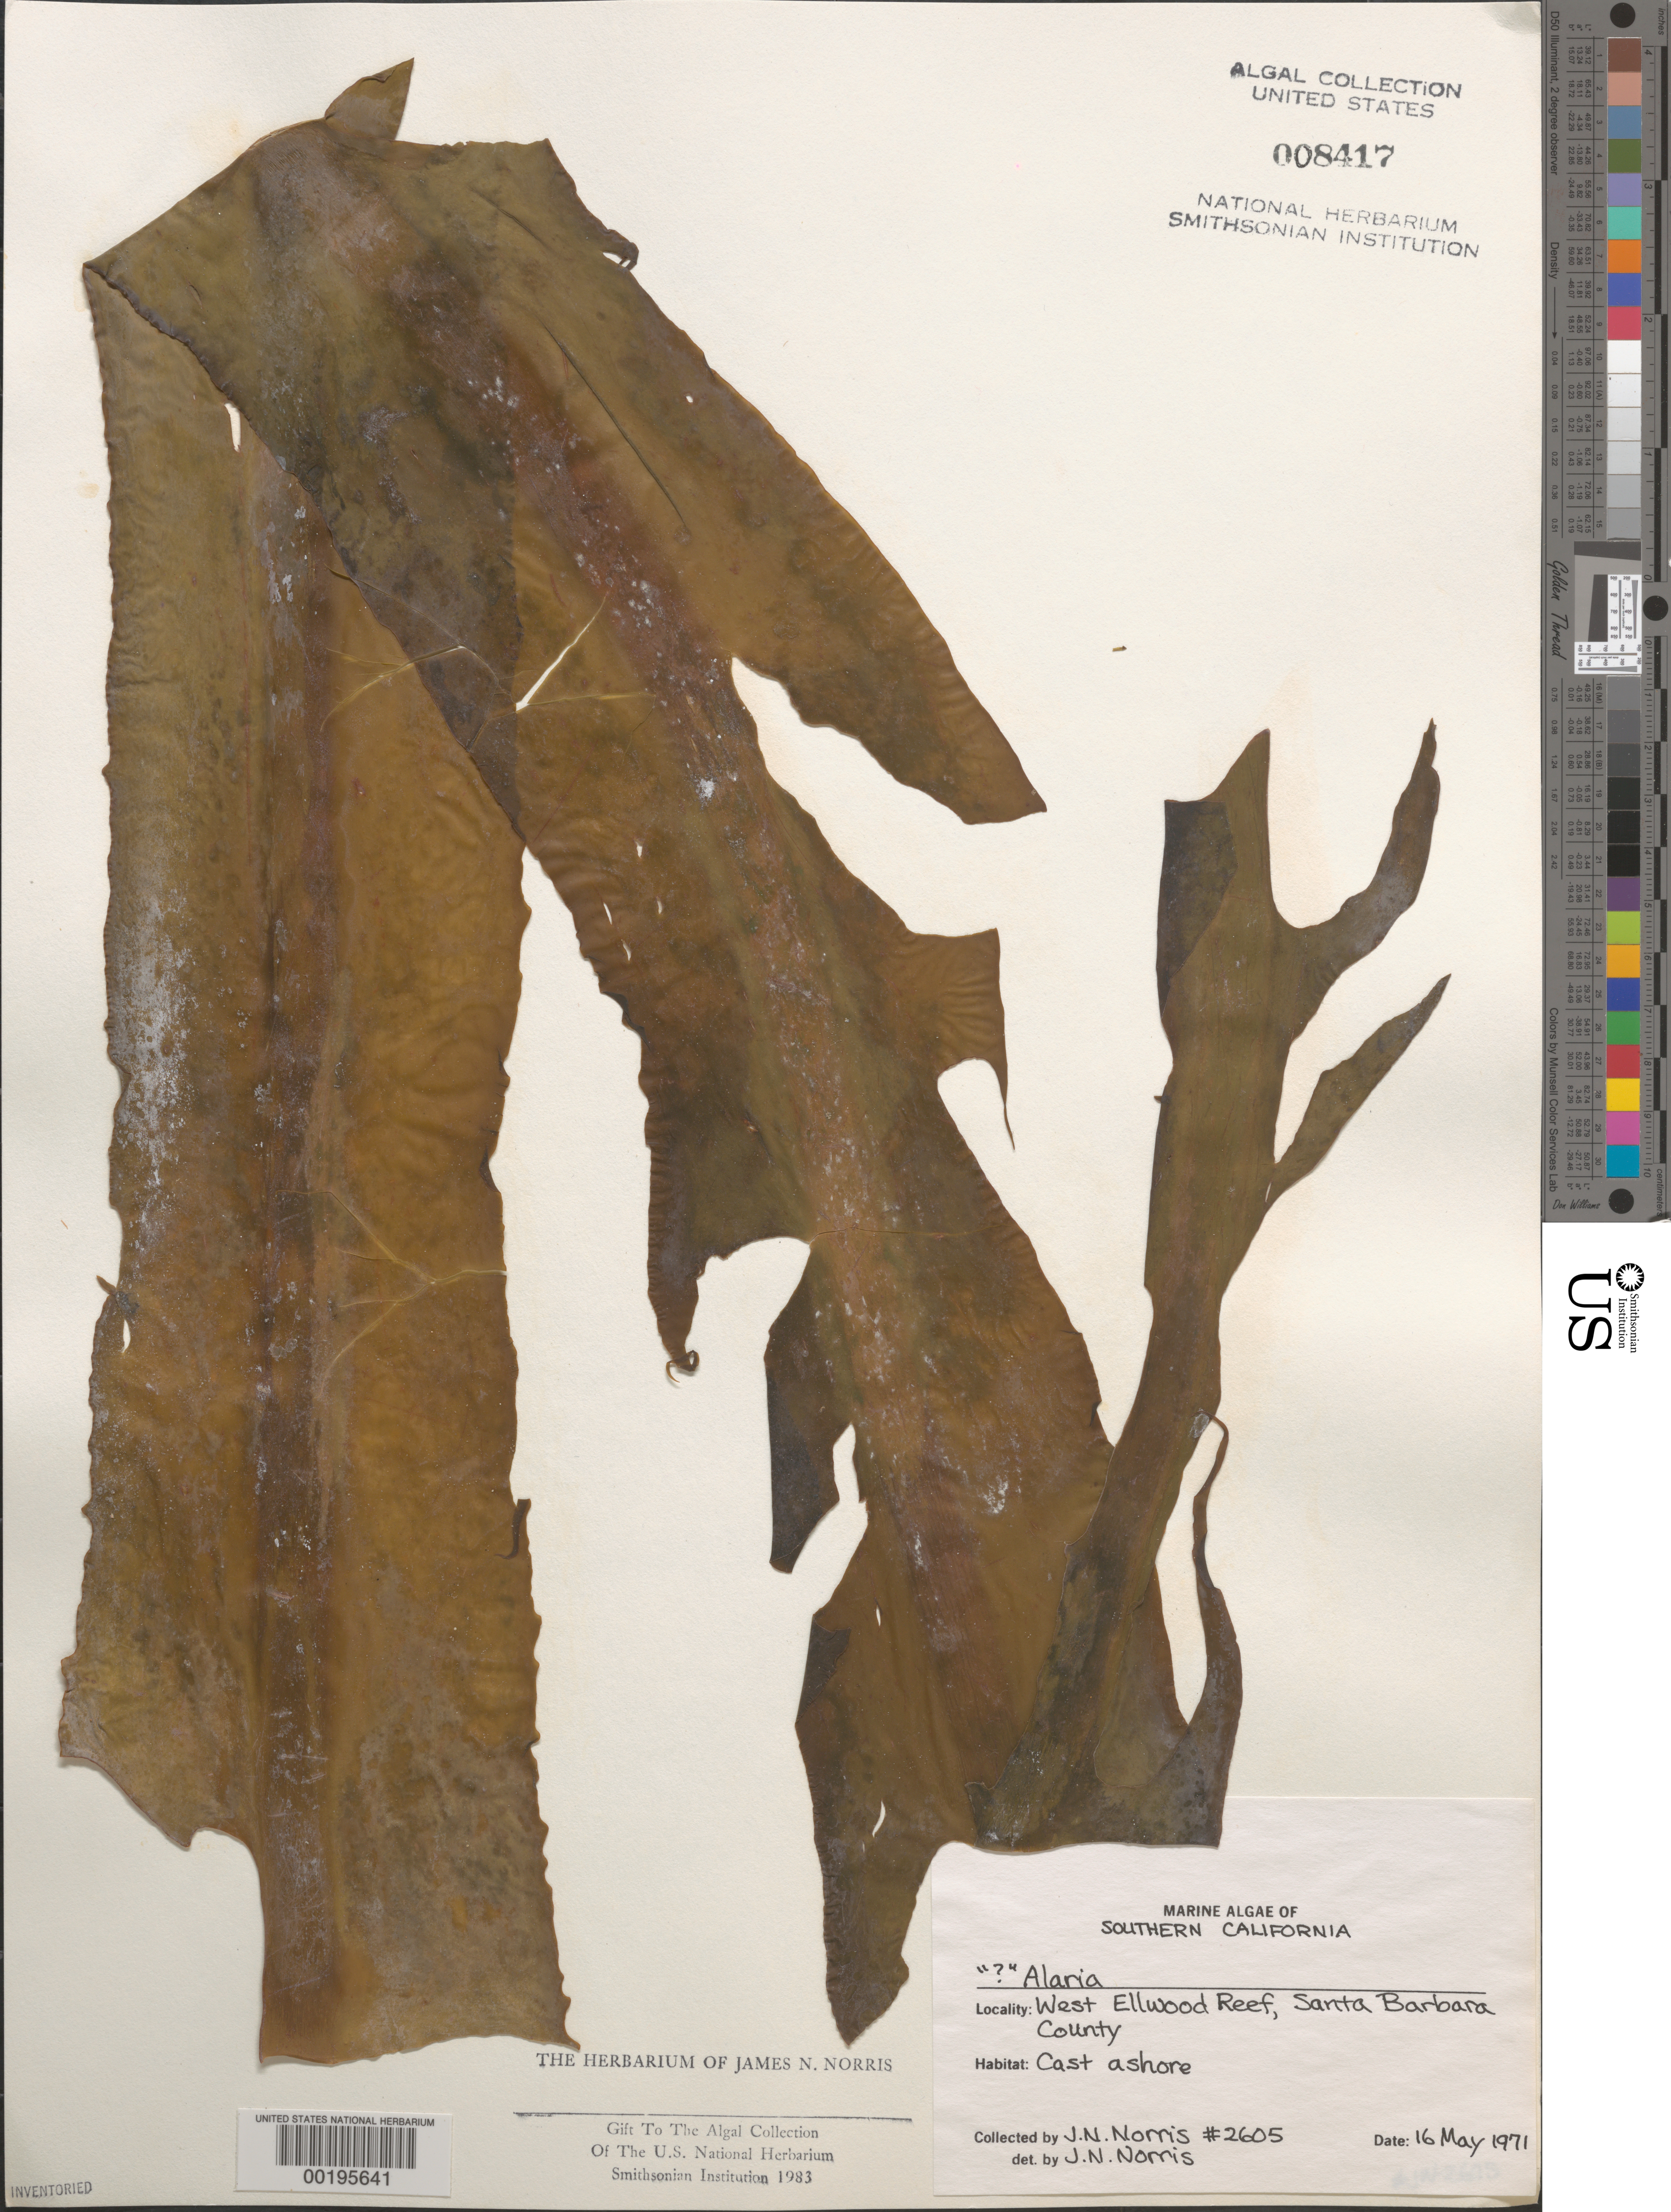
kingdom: Chromista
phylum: Ochrophyta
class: Phaeophyceae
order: Laminariales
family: Alariaceae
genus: Alaria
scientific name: Alaria sp.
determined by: Norris, James N.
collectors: J. N. Norris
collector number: JN-2605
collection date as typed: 16 May 1971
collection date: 1971-05-16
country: United States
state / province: California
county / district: Santa Barbara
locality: West Ellwood Reef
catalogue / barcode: US 8417